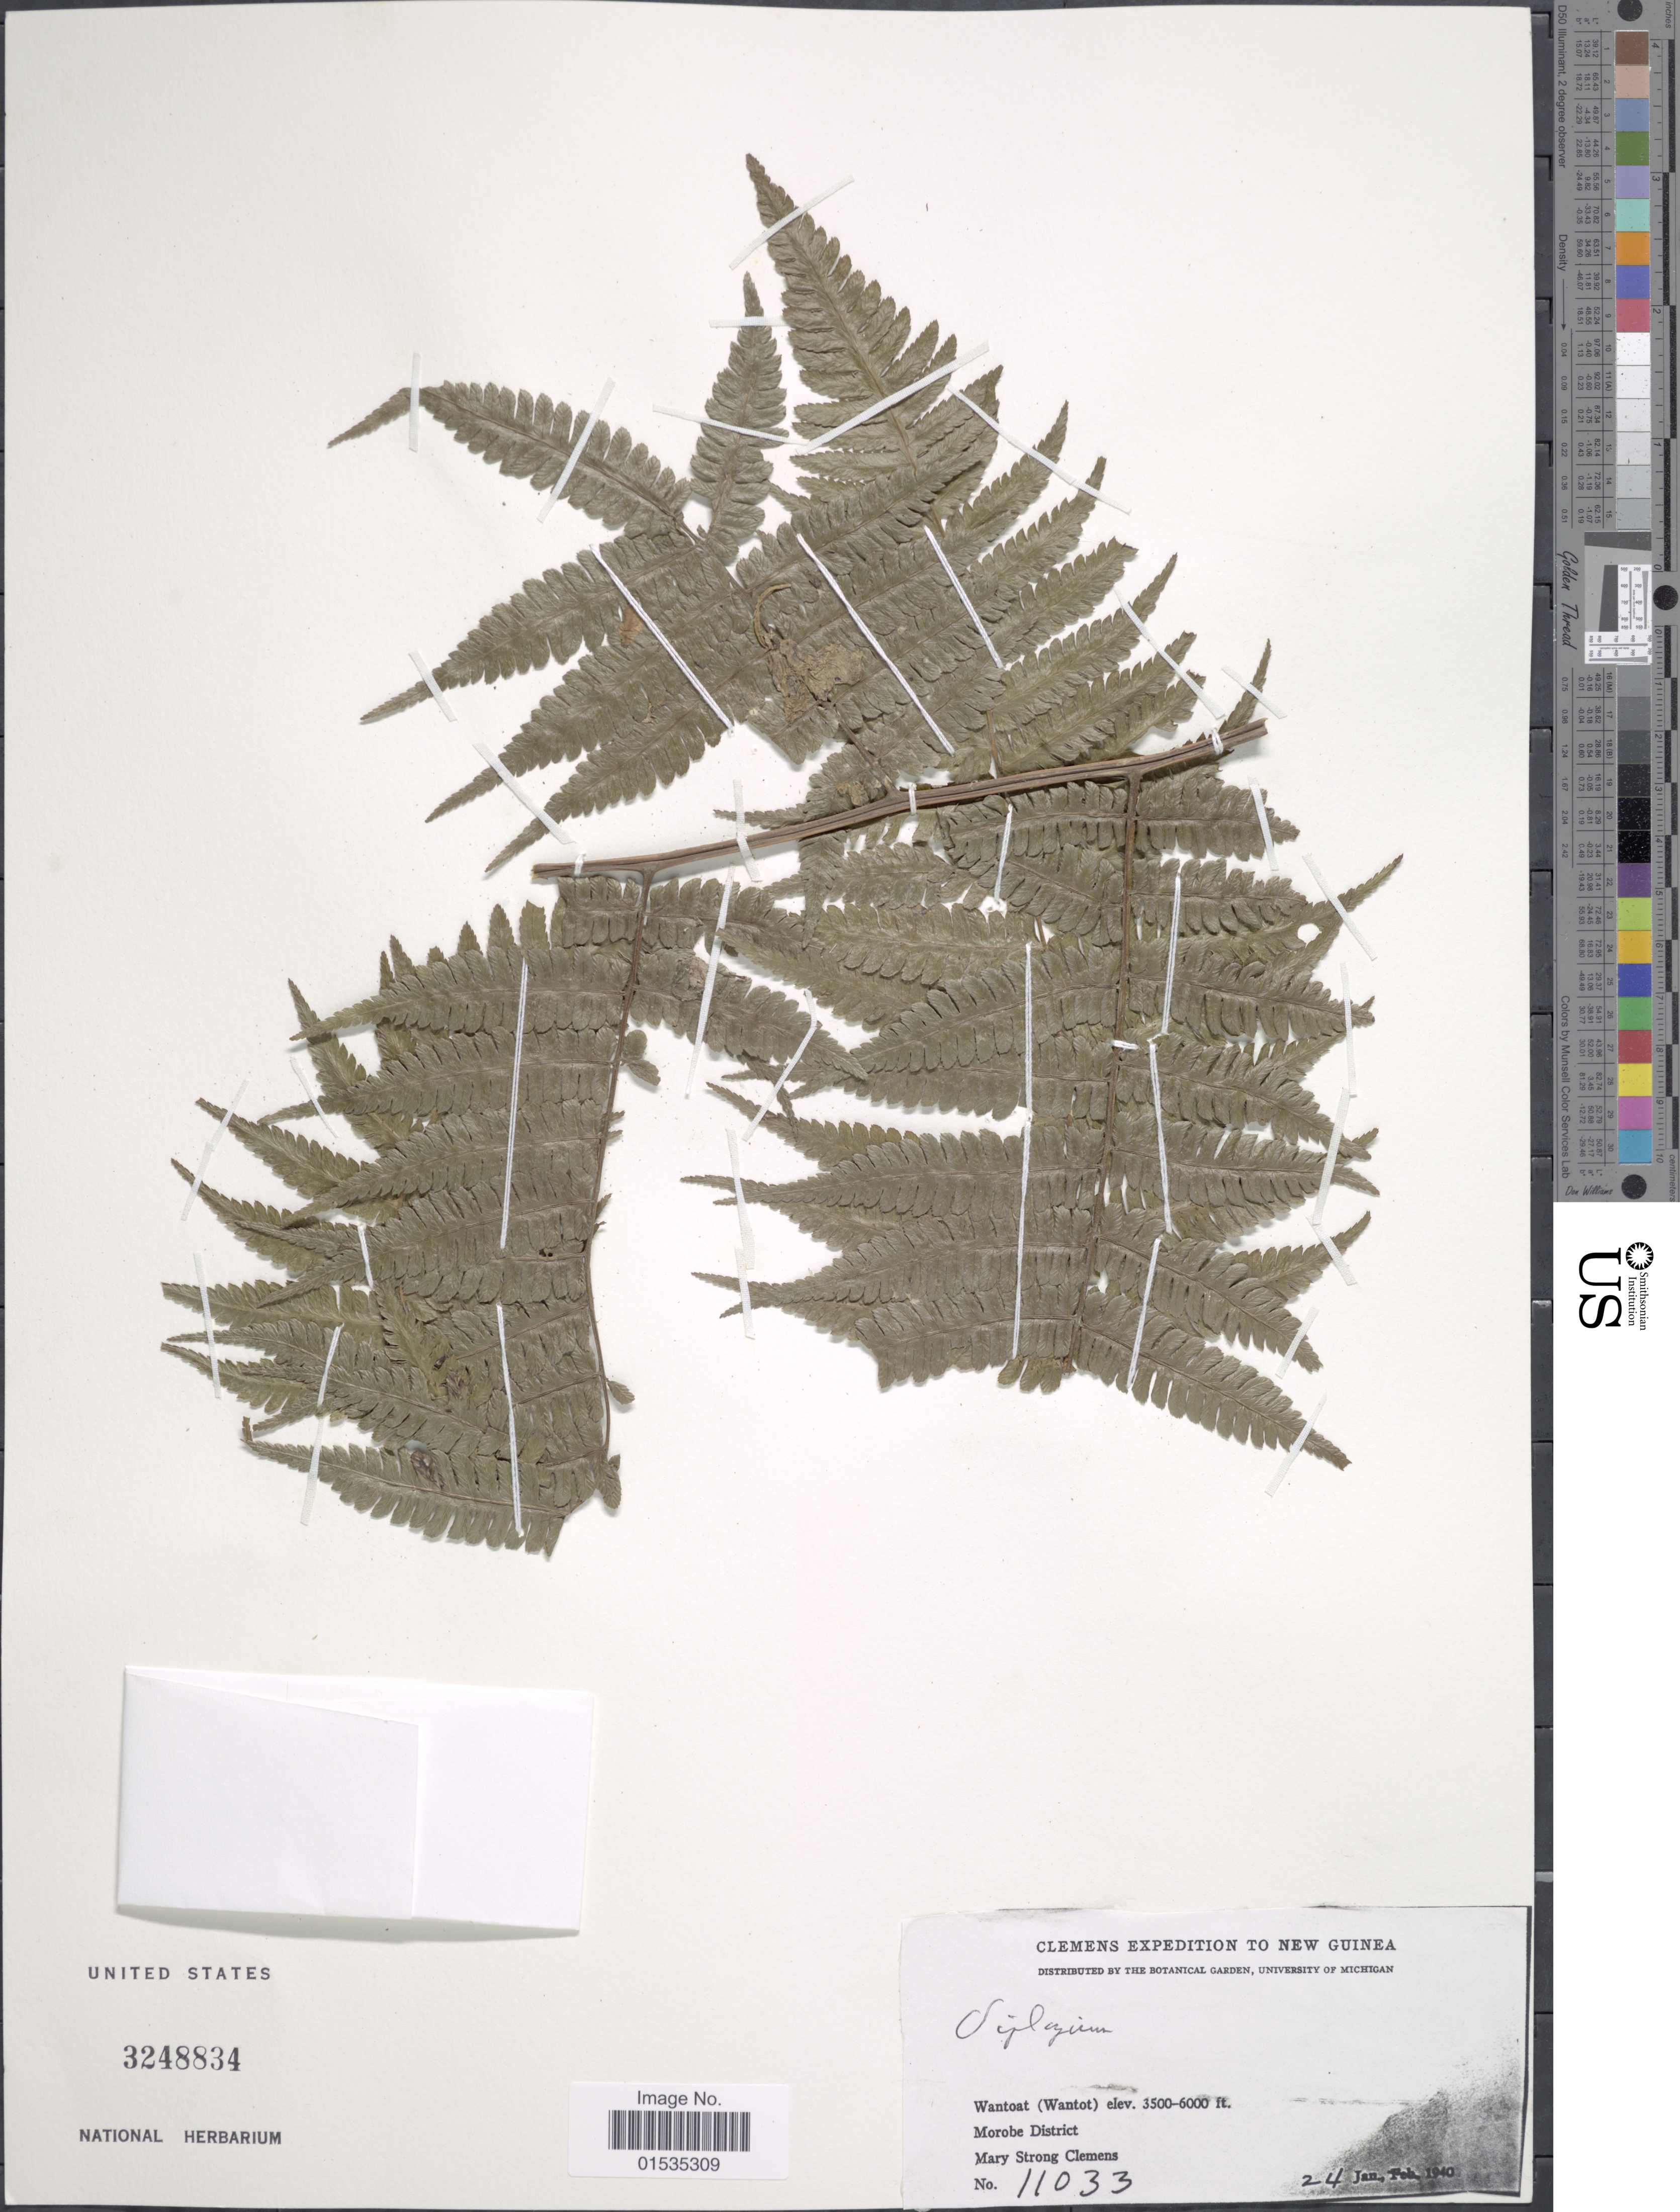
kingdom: Plantae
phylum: Tracheophyta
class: Polypodiopsida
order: Polypodiales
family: Athyriaceae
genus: Diplazium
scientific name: Diplazium sp.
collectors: M. S. Clemens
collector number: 11033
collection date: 1940-01-24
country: Papua New Guinea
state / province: Morobe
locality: Wantoat (Wantot), Morobe District, New Guinea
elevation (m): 1067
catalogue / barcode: US 3248834